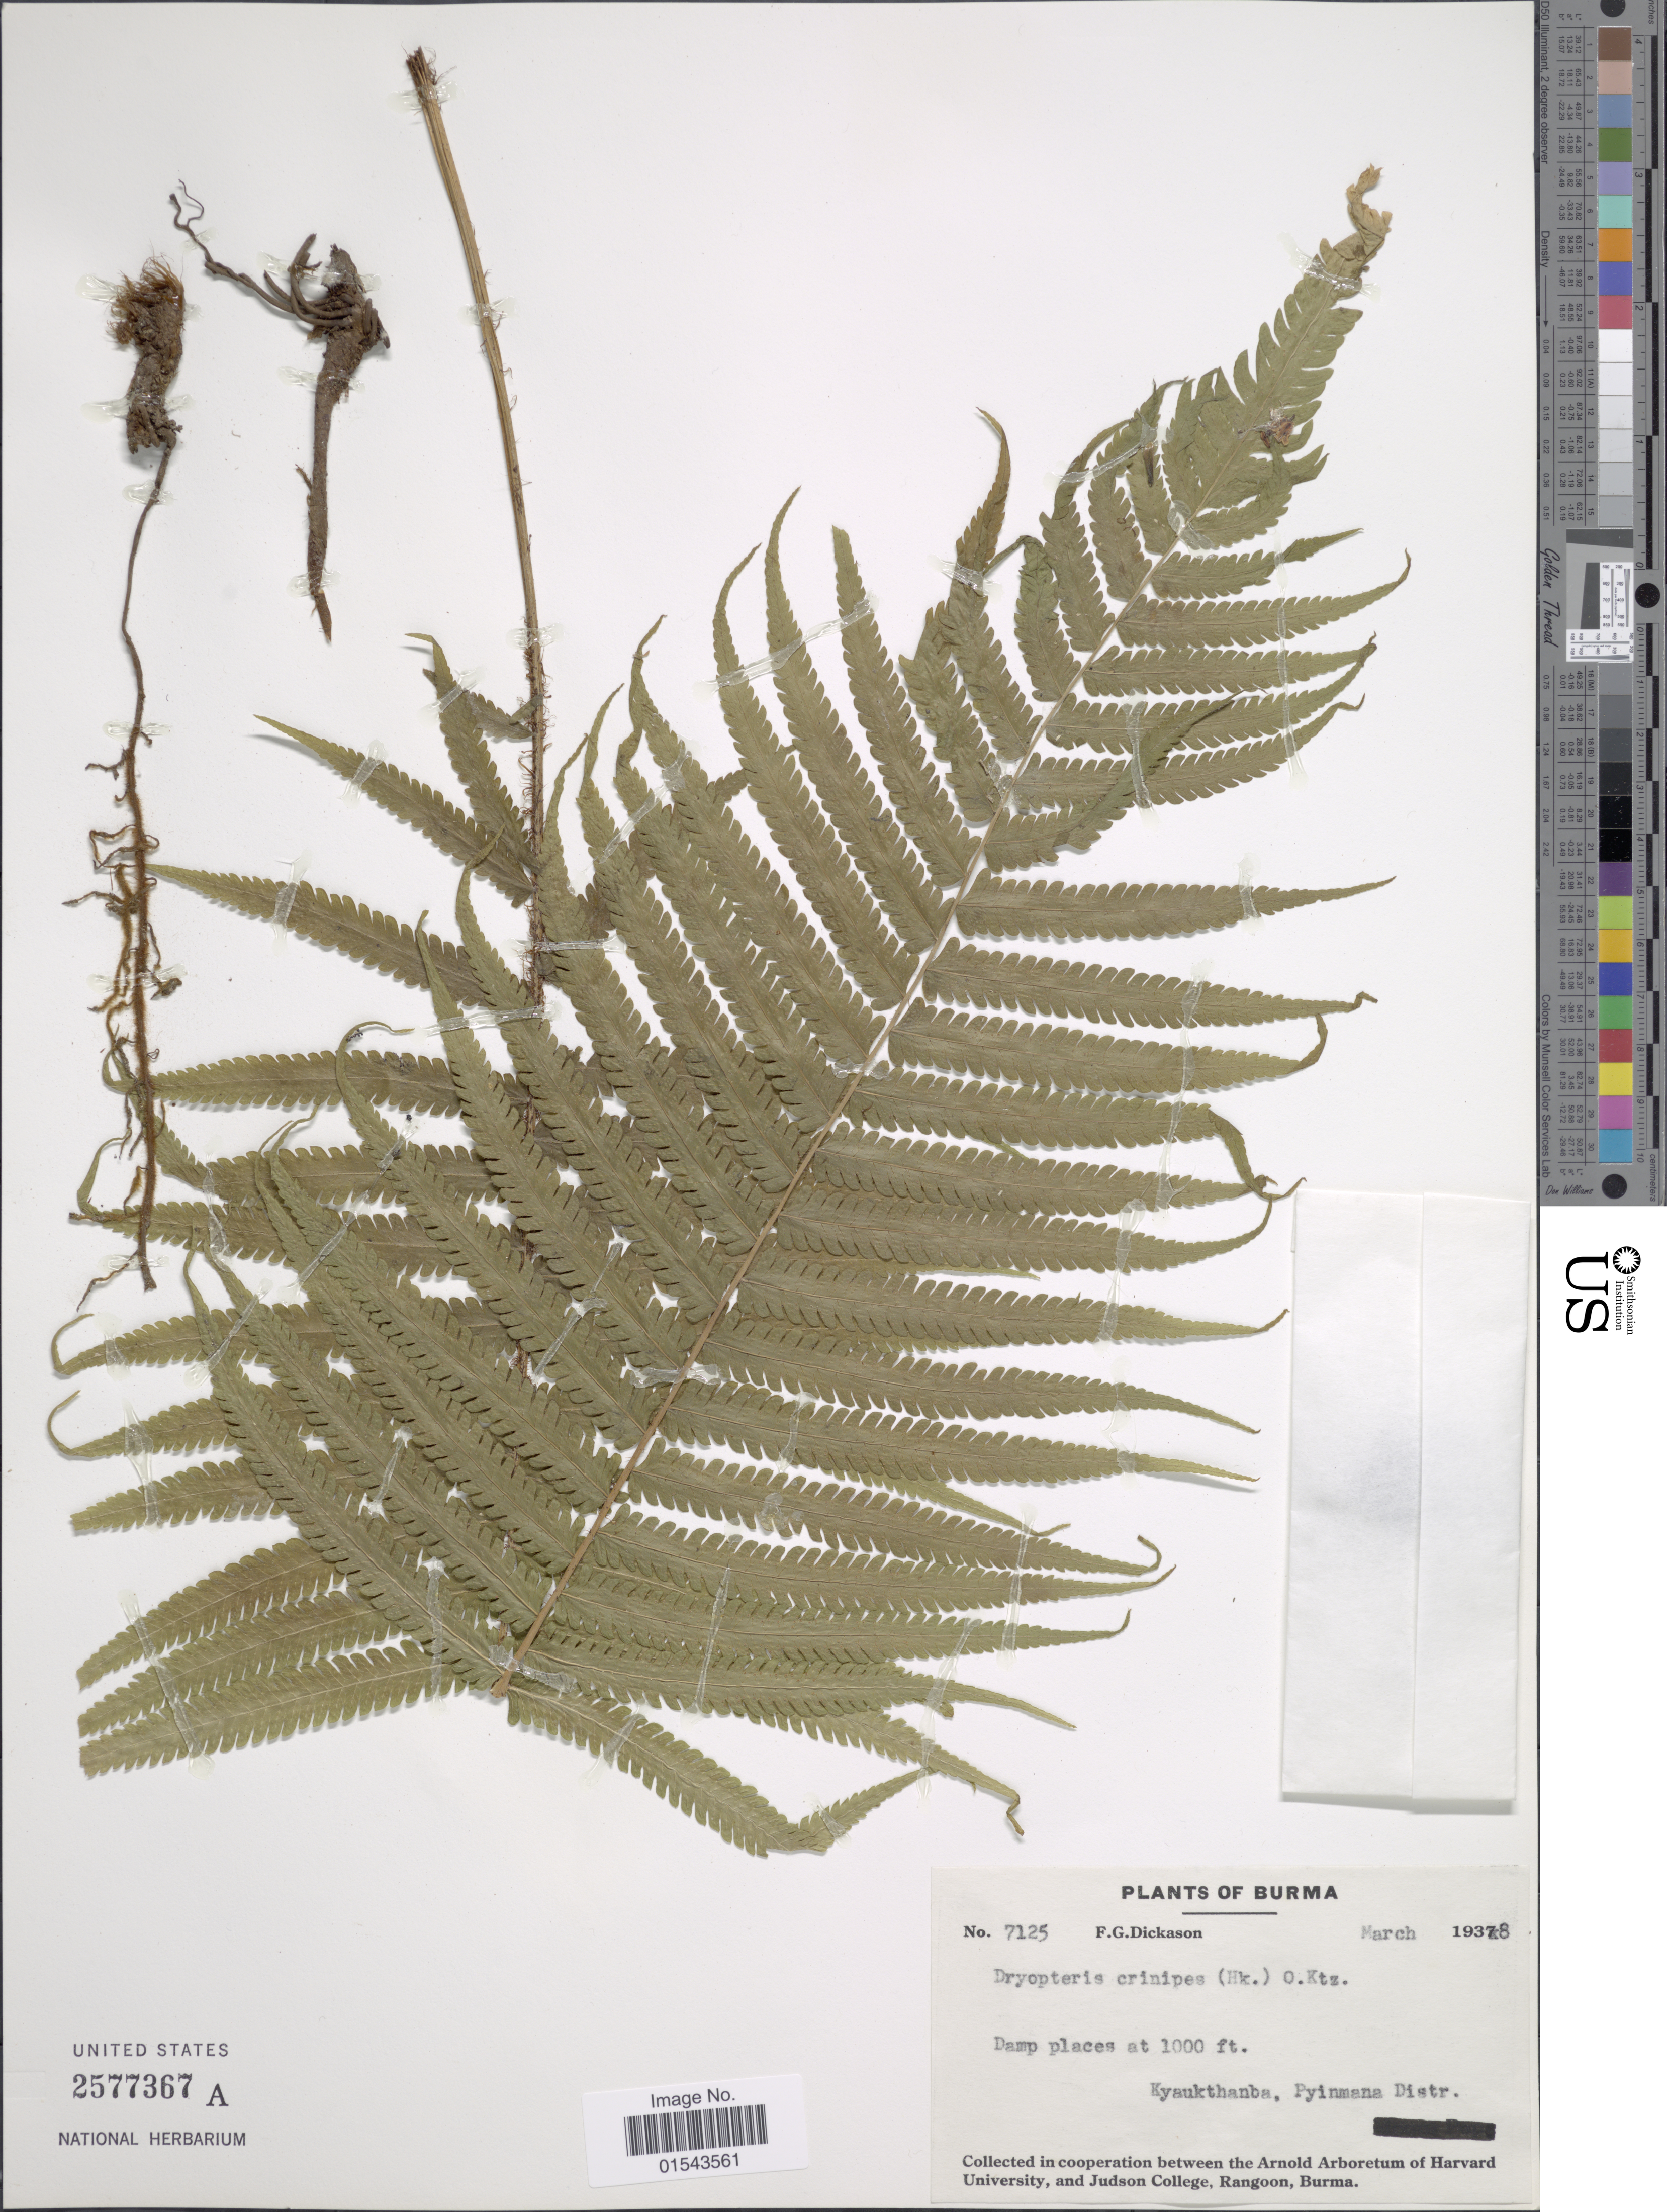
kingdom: Plantae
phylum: Tracheophyta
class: Polypodiopsida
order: Polypodiales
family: Thelypteridaceae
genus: Christella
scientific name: Christella crinipes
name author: (Hook.) Holttum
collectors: F. Dickason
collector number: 7125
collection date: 1938-03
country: Myanmar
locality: Burma. Kyaukthanba, Pyinmana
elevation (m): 305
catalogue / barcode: US 2577367A